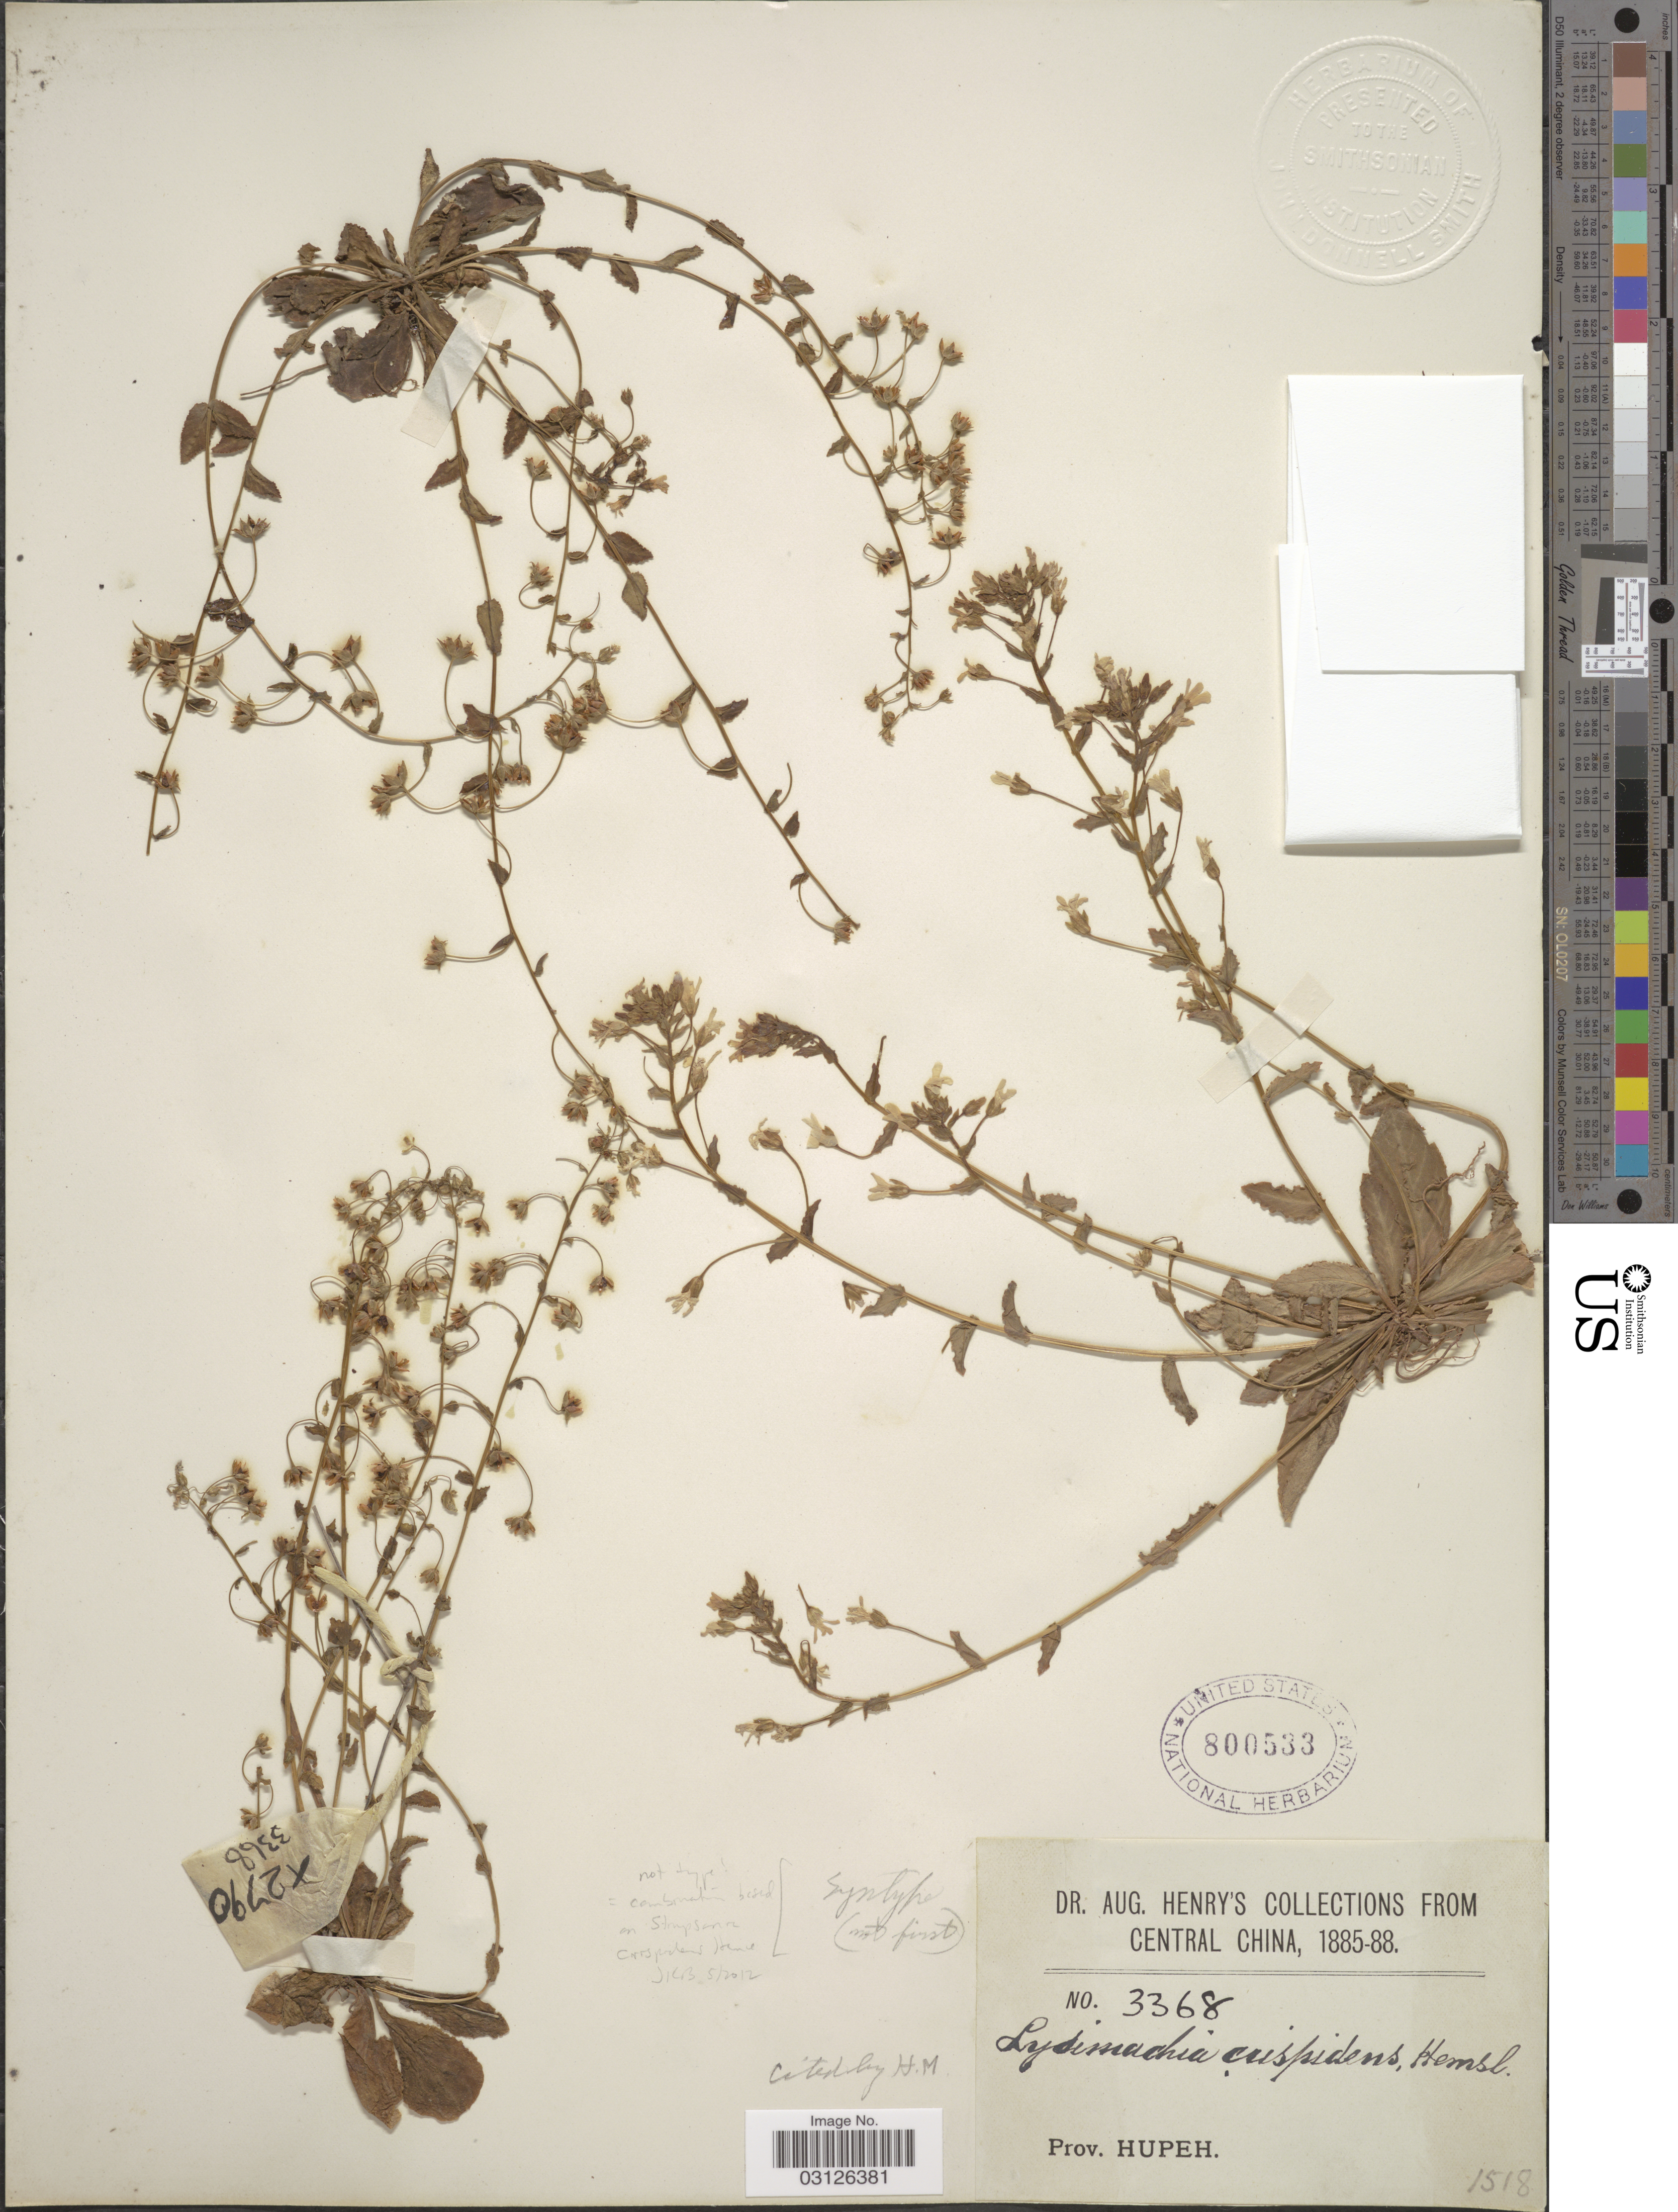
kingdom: Plantae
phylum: Tracheophyta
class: Magnoliopsida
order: Ericales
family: Primulaceae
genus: Lysimachia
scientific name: Lysimachia crispidens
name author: (Hance) Hemsl.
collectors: A. Henry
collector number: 3368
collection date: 1885/1888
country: China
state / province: Hubei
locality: Central China, Prov. Hupeh.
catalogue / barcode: US 800533